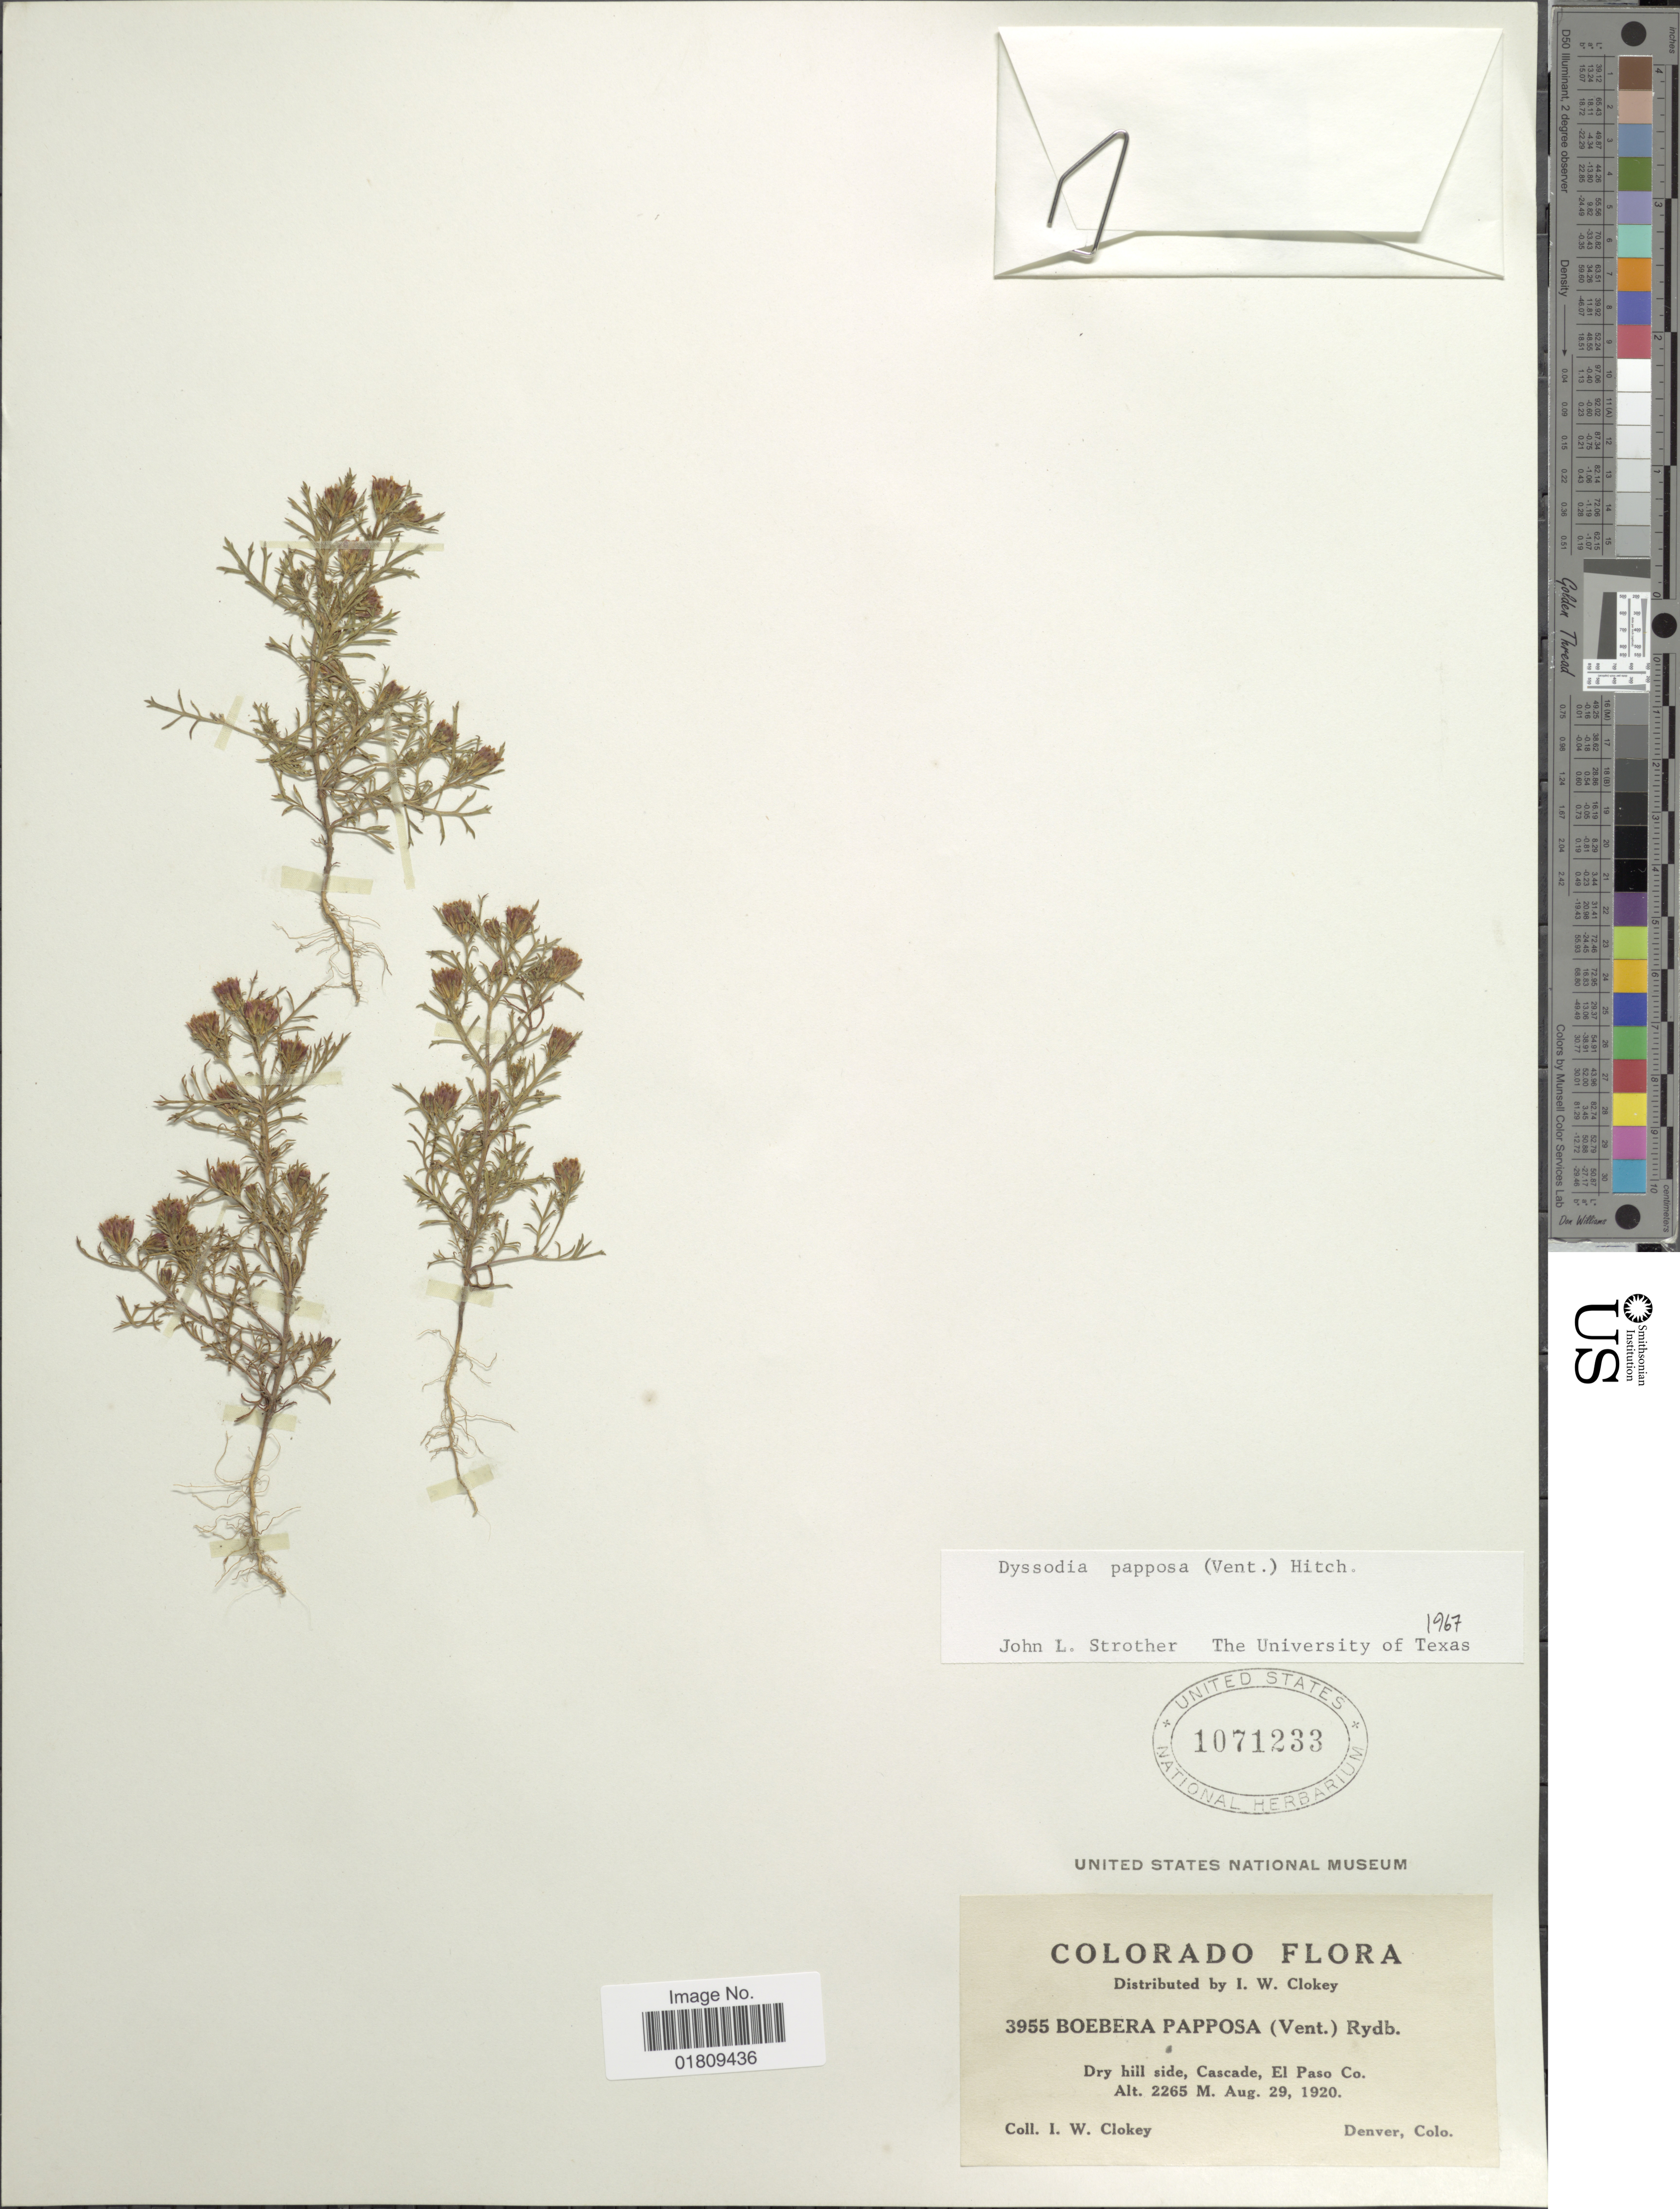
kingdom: Plantae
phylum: Tracheophyta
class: Magnoliopsida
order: Asterales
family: Asteraceae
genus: Dyssodia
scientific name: Dyssodia papposa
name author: (Vent.) Hitchc.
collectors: I. W. Clokey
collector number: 3955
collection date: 1920-08-29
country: United States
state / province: Colorado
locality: Dry hill side, Cascade,El Paso Co.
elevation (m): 2262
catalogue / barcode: US 1071233